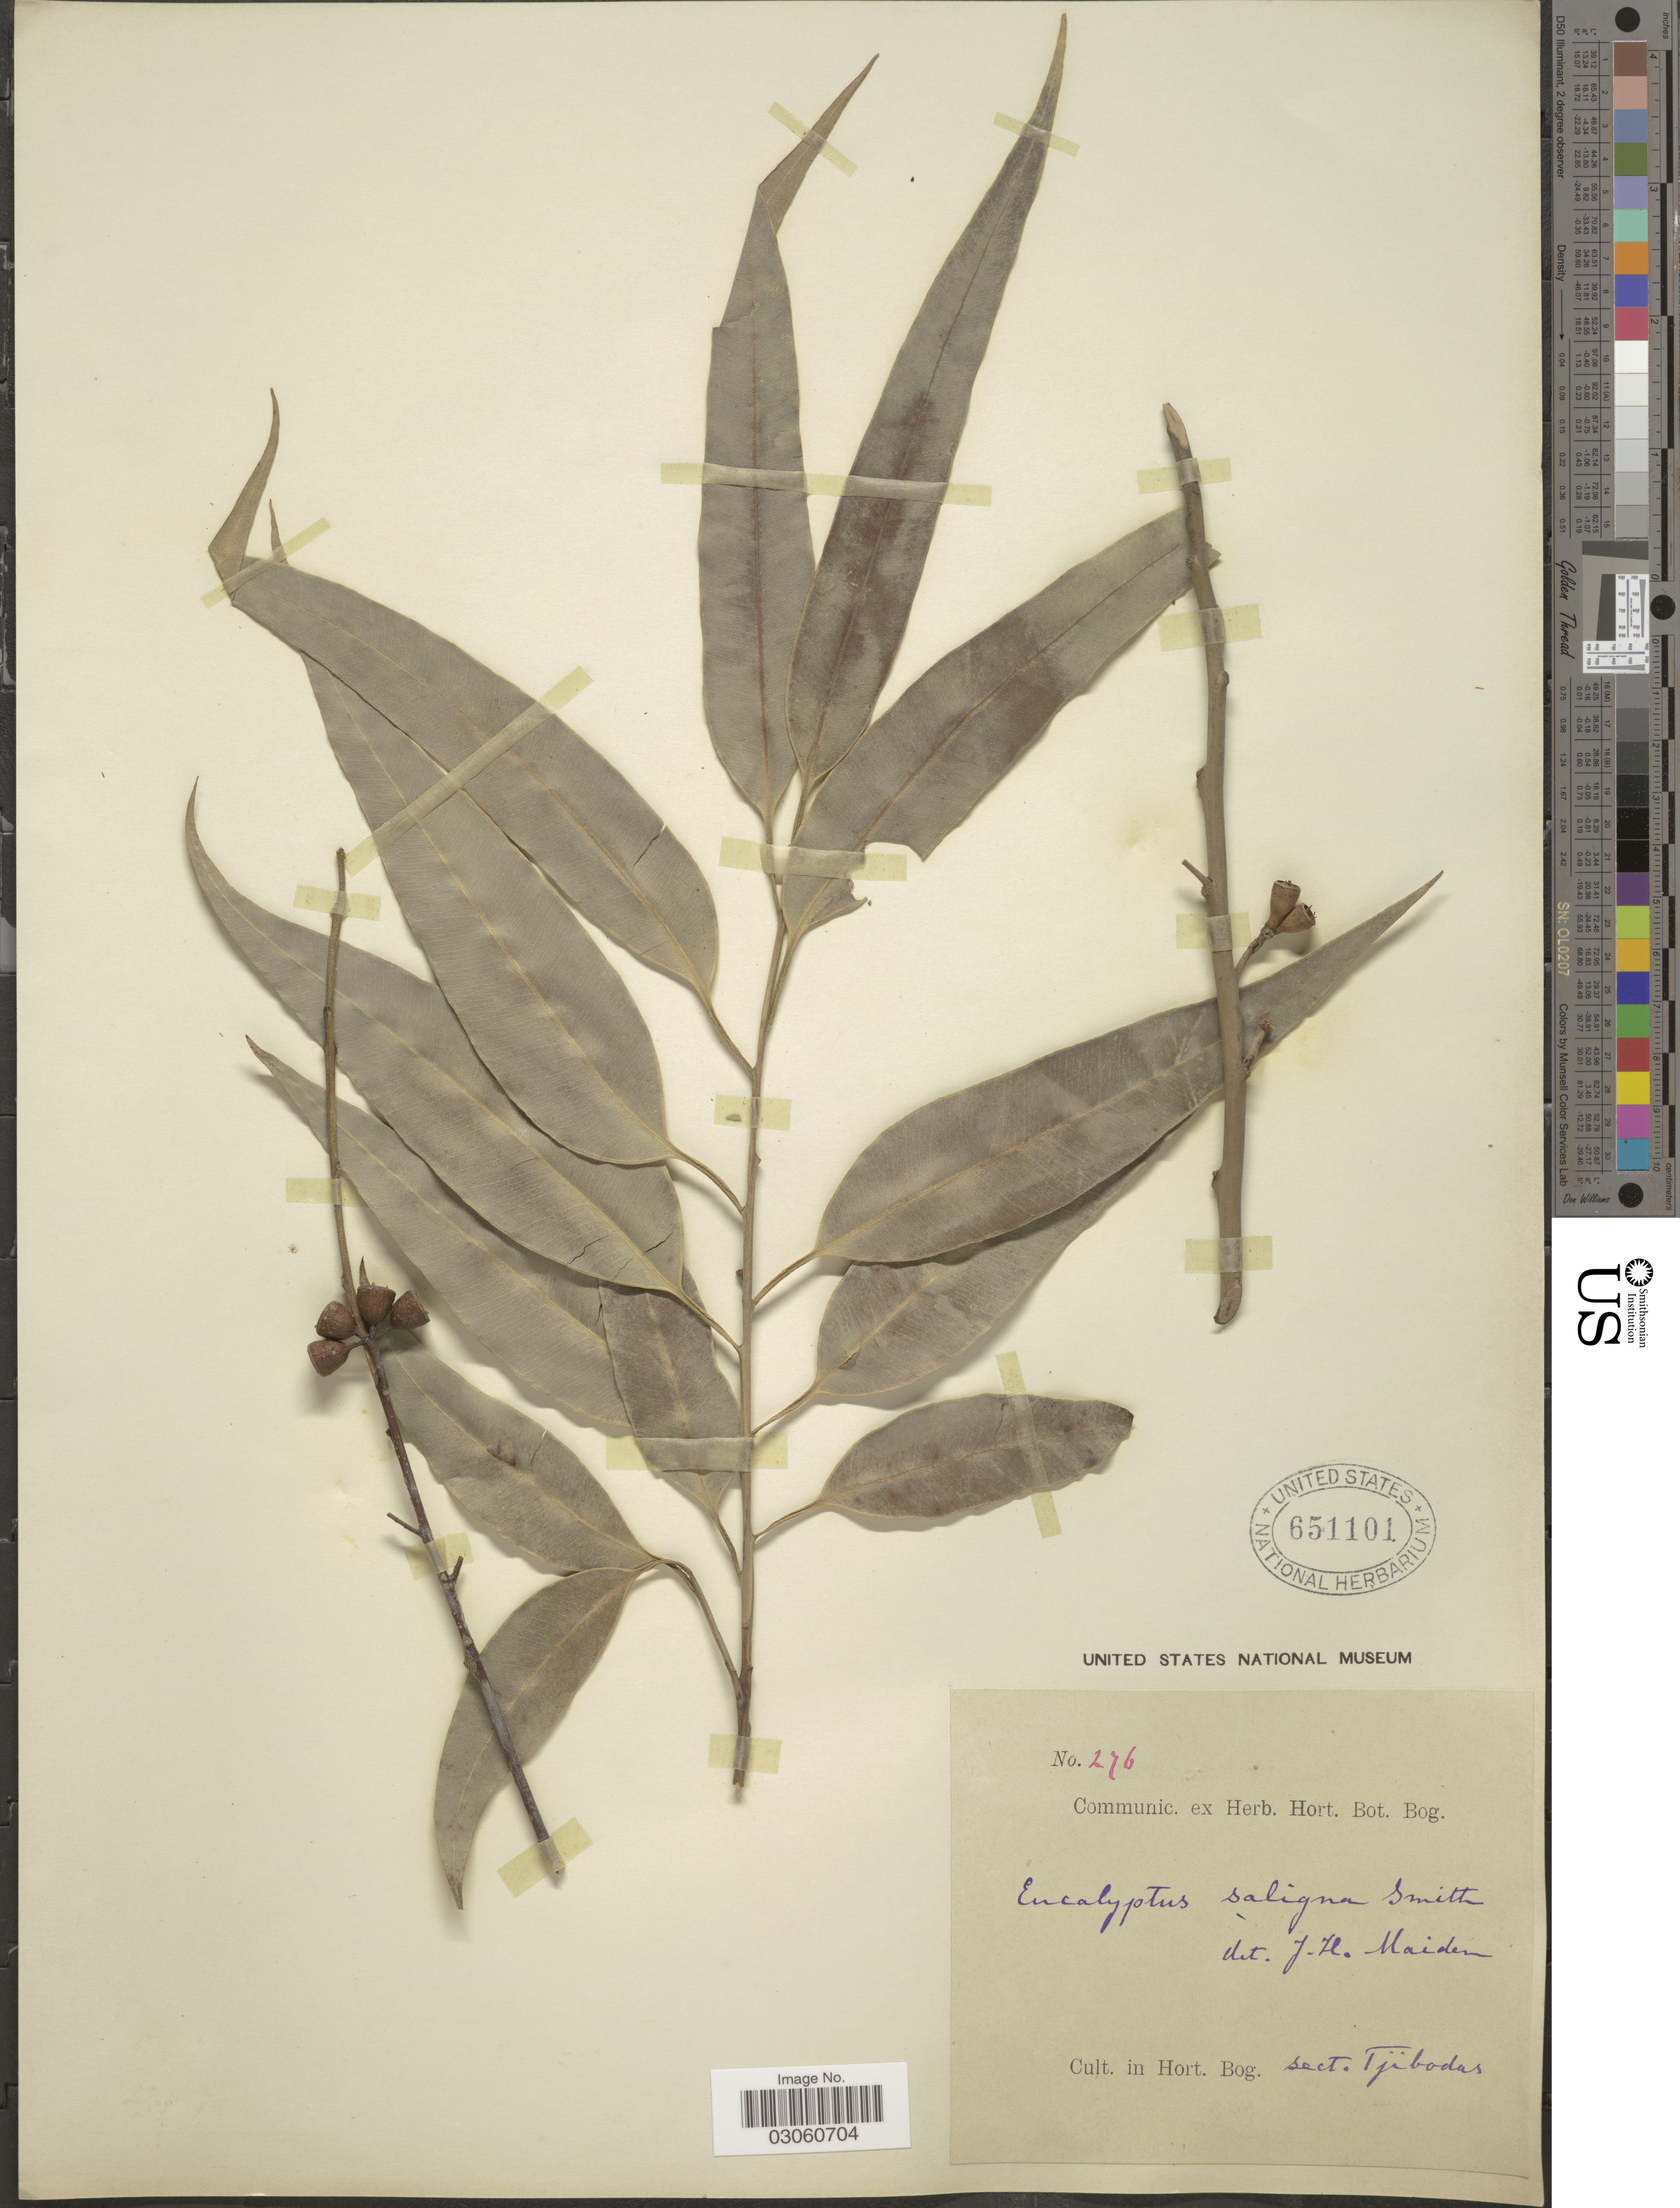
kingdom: Plantae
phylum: Tracheophyta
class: Magnoliopsida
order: Myrtales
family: Myrtaceae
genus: Eucalyptus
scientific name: Eucalyptus saligna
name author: Sm.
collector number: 276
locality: Hort. Bog., sect. Tjibodas.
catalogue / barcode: US 651101